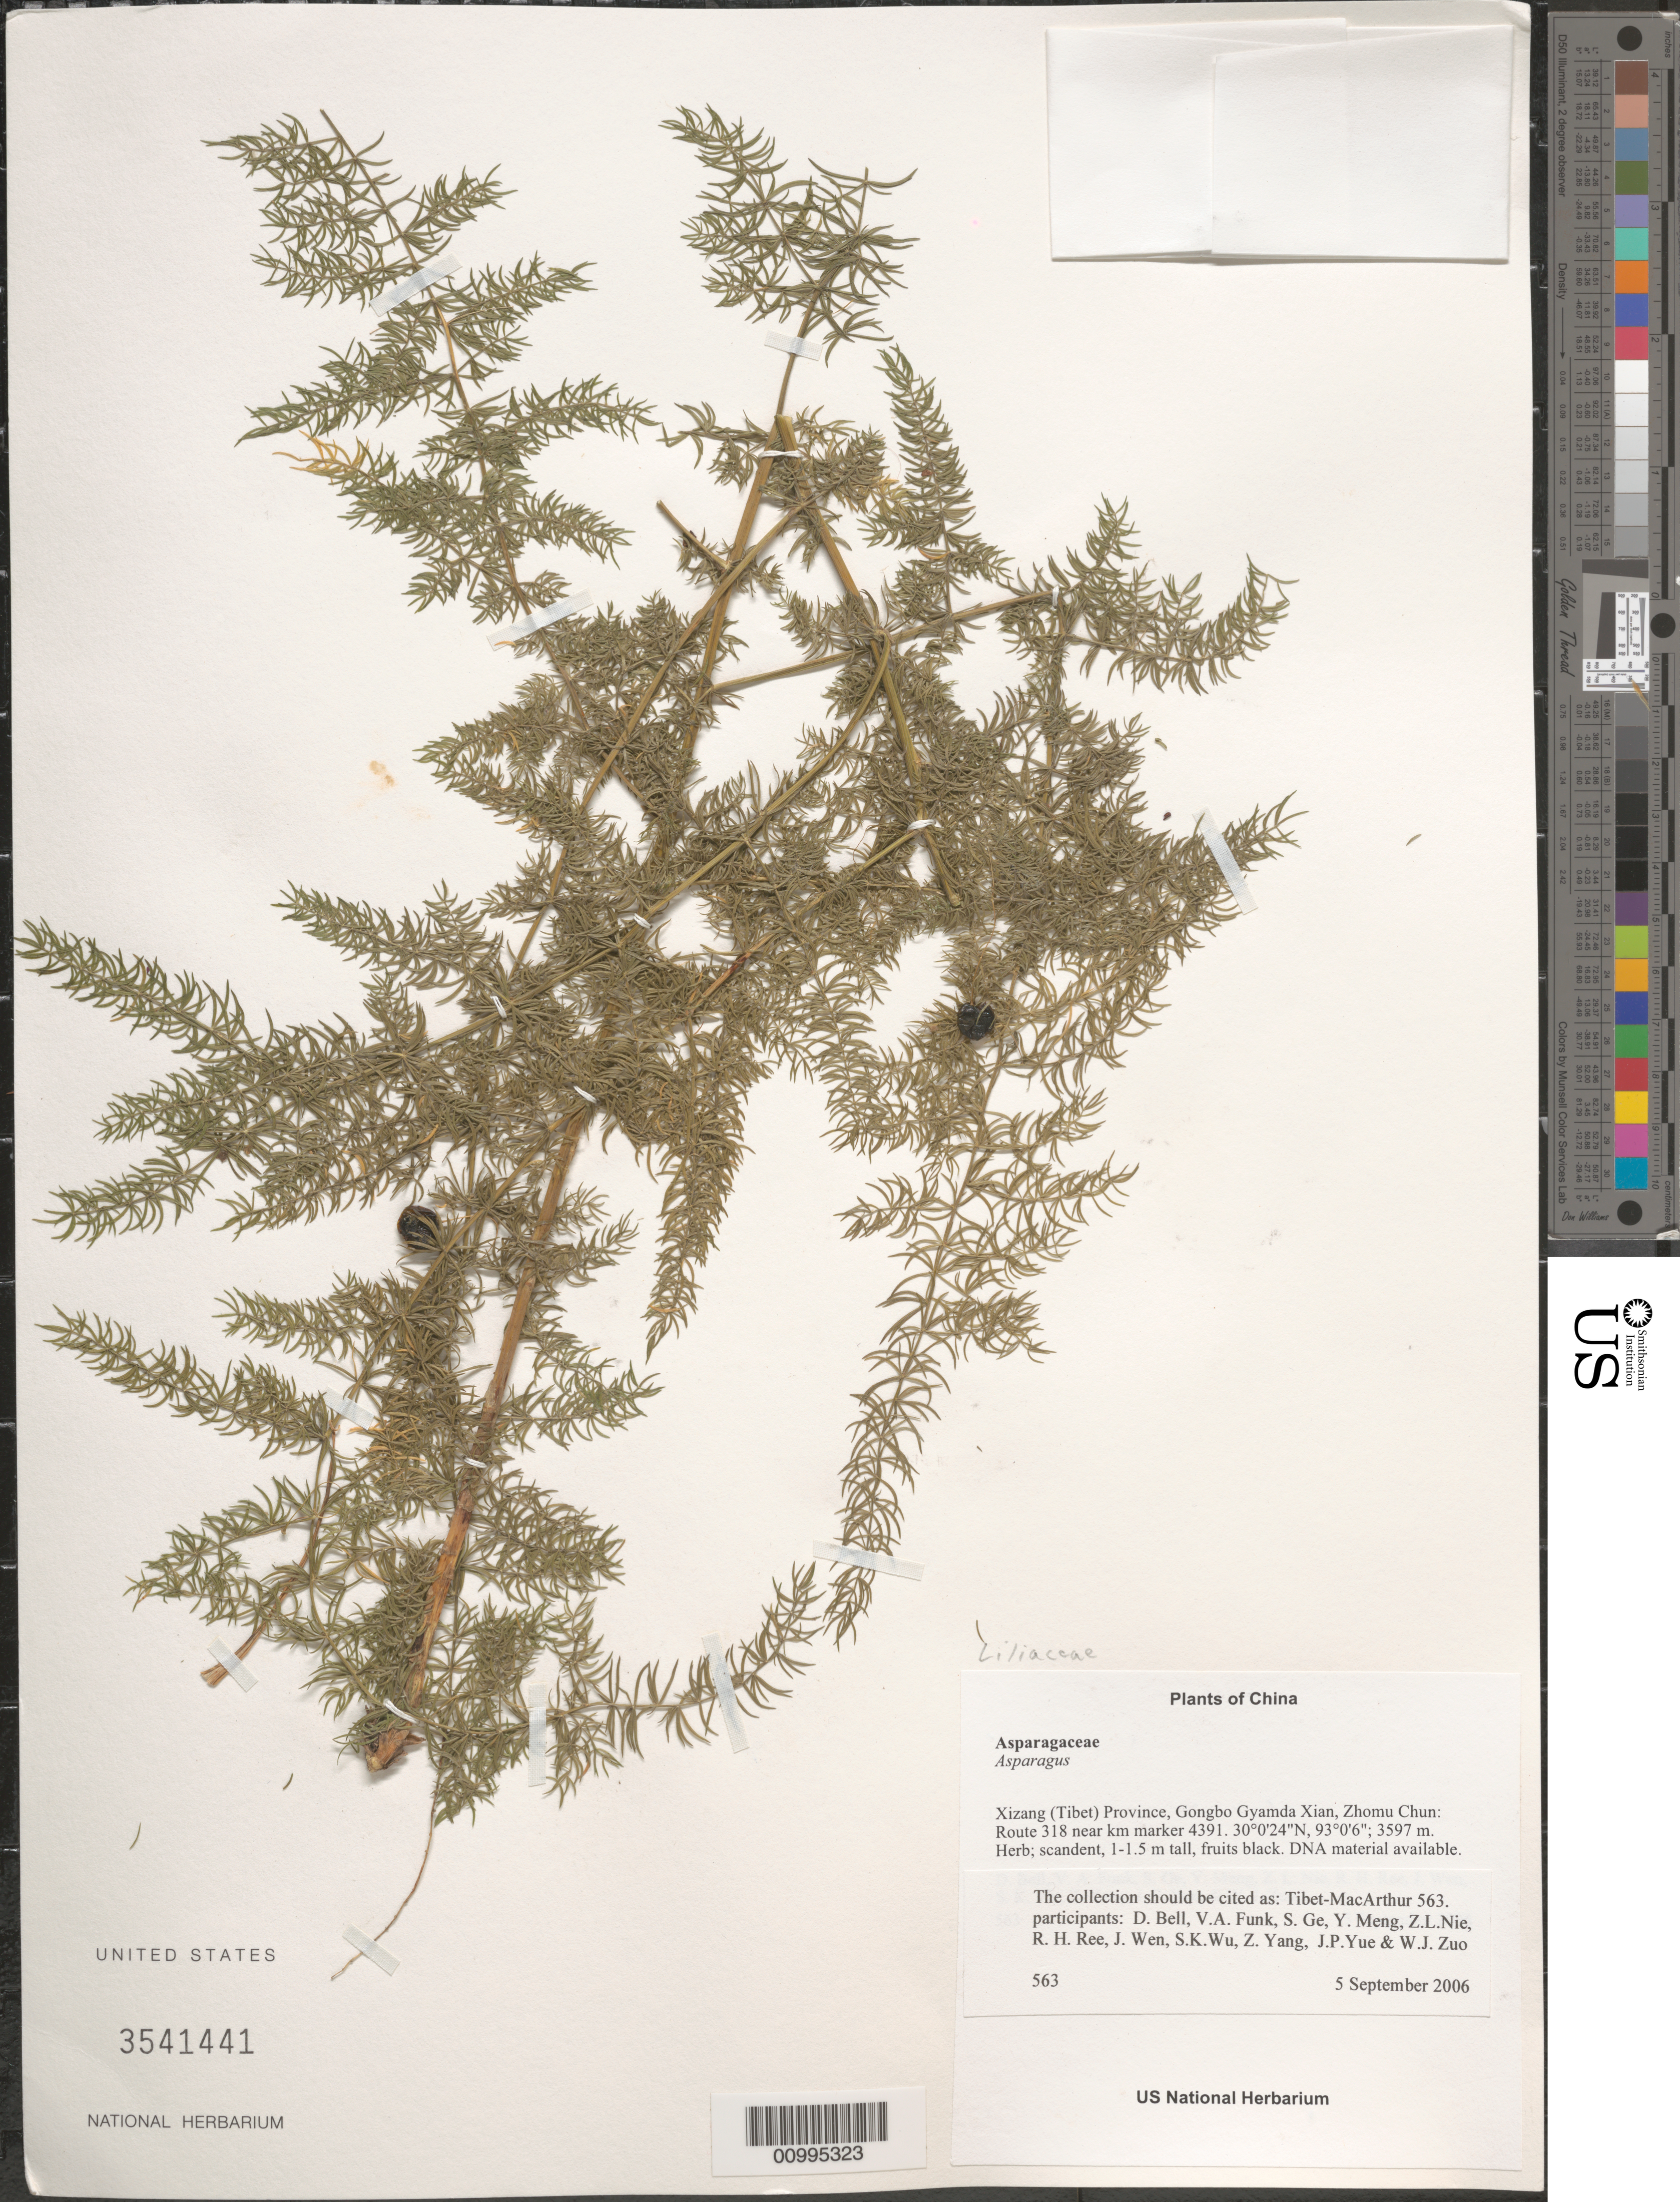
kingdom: Plantae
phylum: Tracheophyta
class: Liliopsida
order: Asparagales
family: Asparagaceae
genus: Asparagus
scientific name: Asparagus sp.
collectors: Tibet-MacArthur, D. A. Bell, V. Funk, S. Ge, Y. Meng, Z. Nie, R. Ree, J. Wen, S. K. Wu, Z. Yang, J. Yue & W. Zuo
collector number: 563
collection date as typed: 05 Sep 2006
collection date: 2006-09-05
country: China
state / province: Xizang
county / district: Gongbo Gyamda Xian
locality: Zhomu Chun. Route 318 near km marker 4391.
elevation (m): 3597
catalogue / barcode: US 3541441